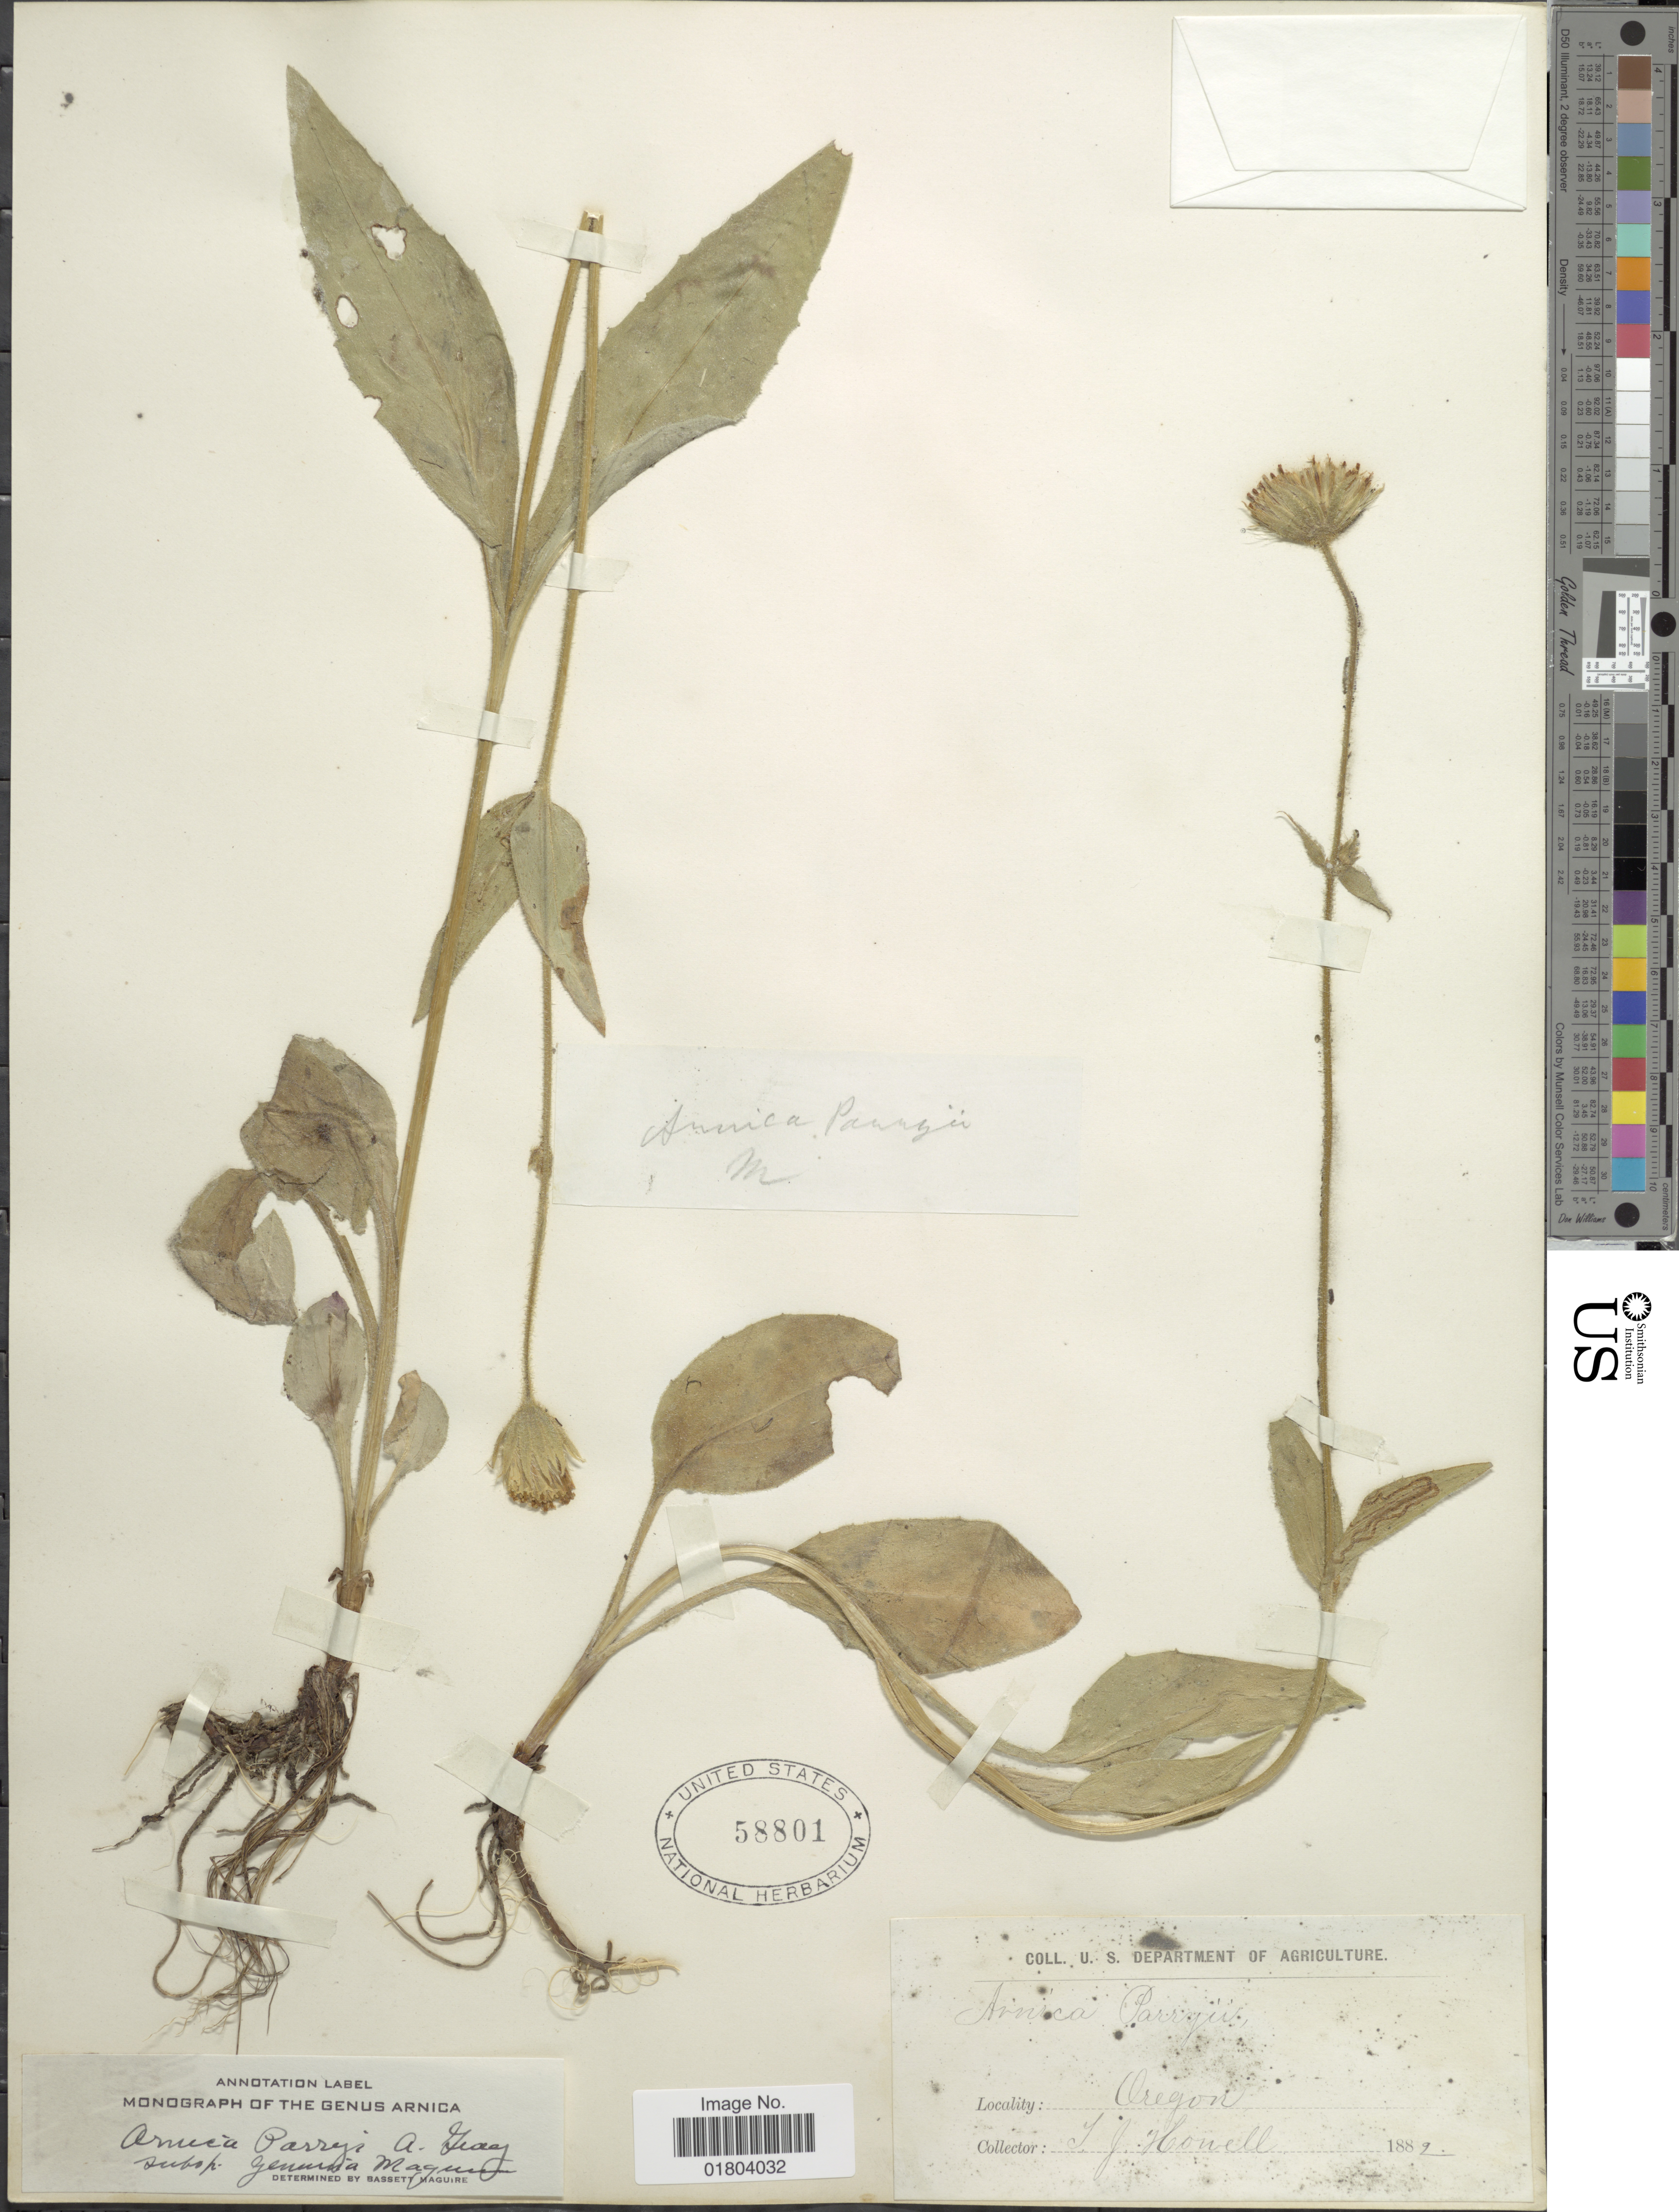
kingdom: Plantae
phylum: Tracheophyta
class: Magnoliopsida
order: Asterales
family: Asteraceae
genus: Arnica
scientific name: Arnica parryi subsp. genuina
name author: Maguire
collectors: T. J. Howell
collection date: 1882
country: United States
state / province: Oregon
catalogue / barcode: US 58801